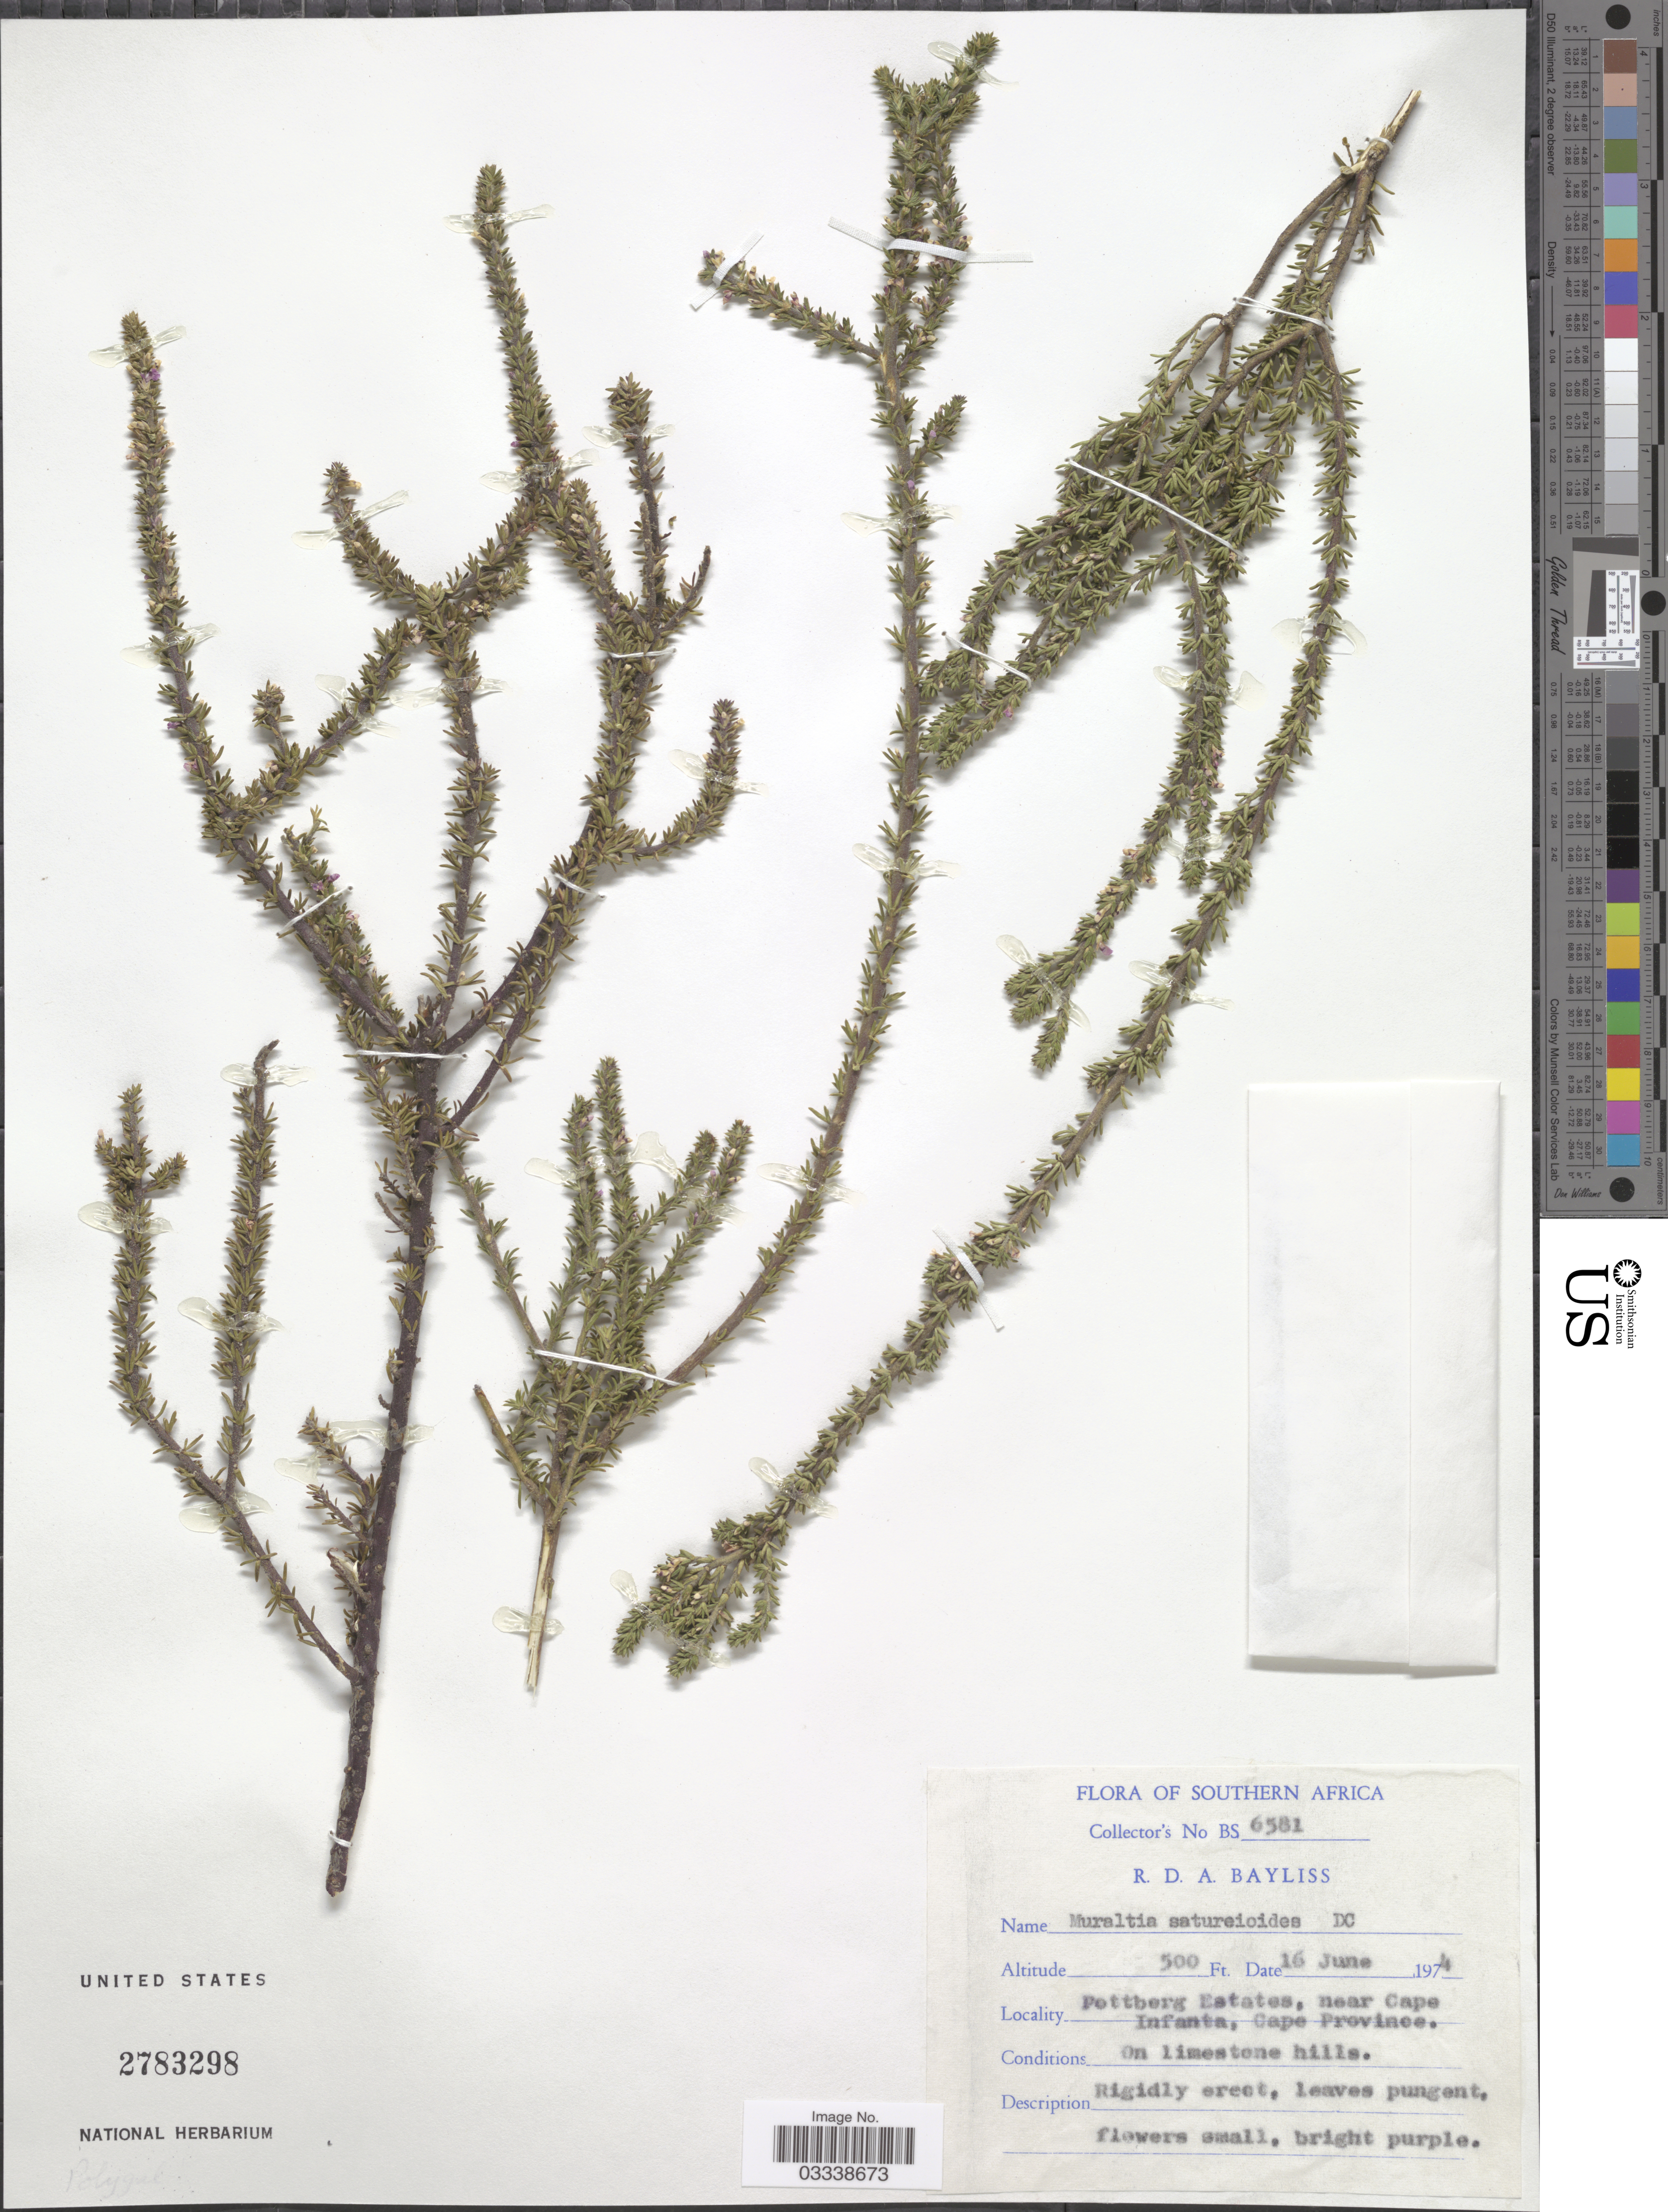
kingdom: Plantae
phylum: Tracheophyta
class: Magnoliopsida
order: Fabales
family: Polygalaceae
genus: Muraltia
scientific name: Muraltia satureioides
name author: Burch. ex DC.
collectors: R. Bayliss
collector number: BS 6581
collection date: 1974-06-16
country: South Africa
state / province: Western Cape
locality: Southern Africa. Pottberg Estates, near Cape Infanta.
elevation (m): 152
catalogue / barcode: US 2783298